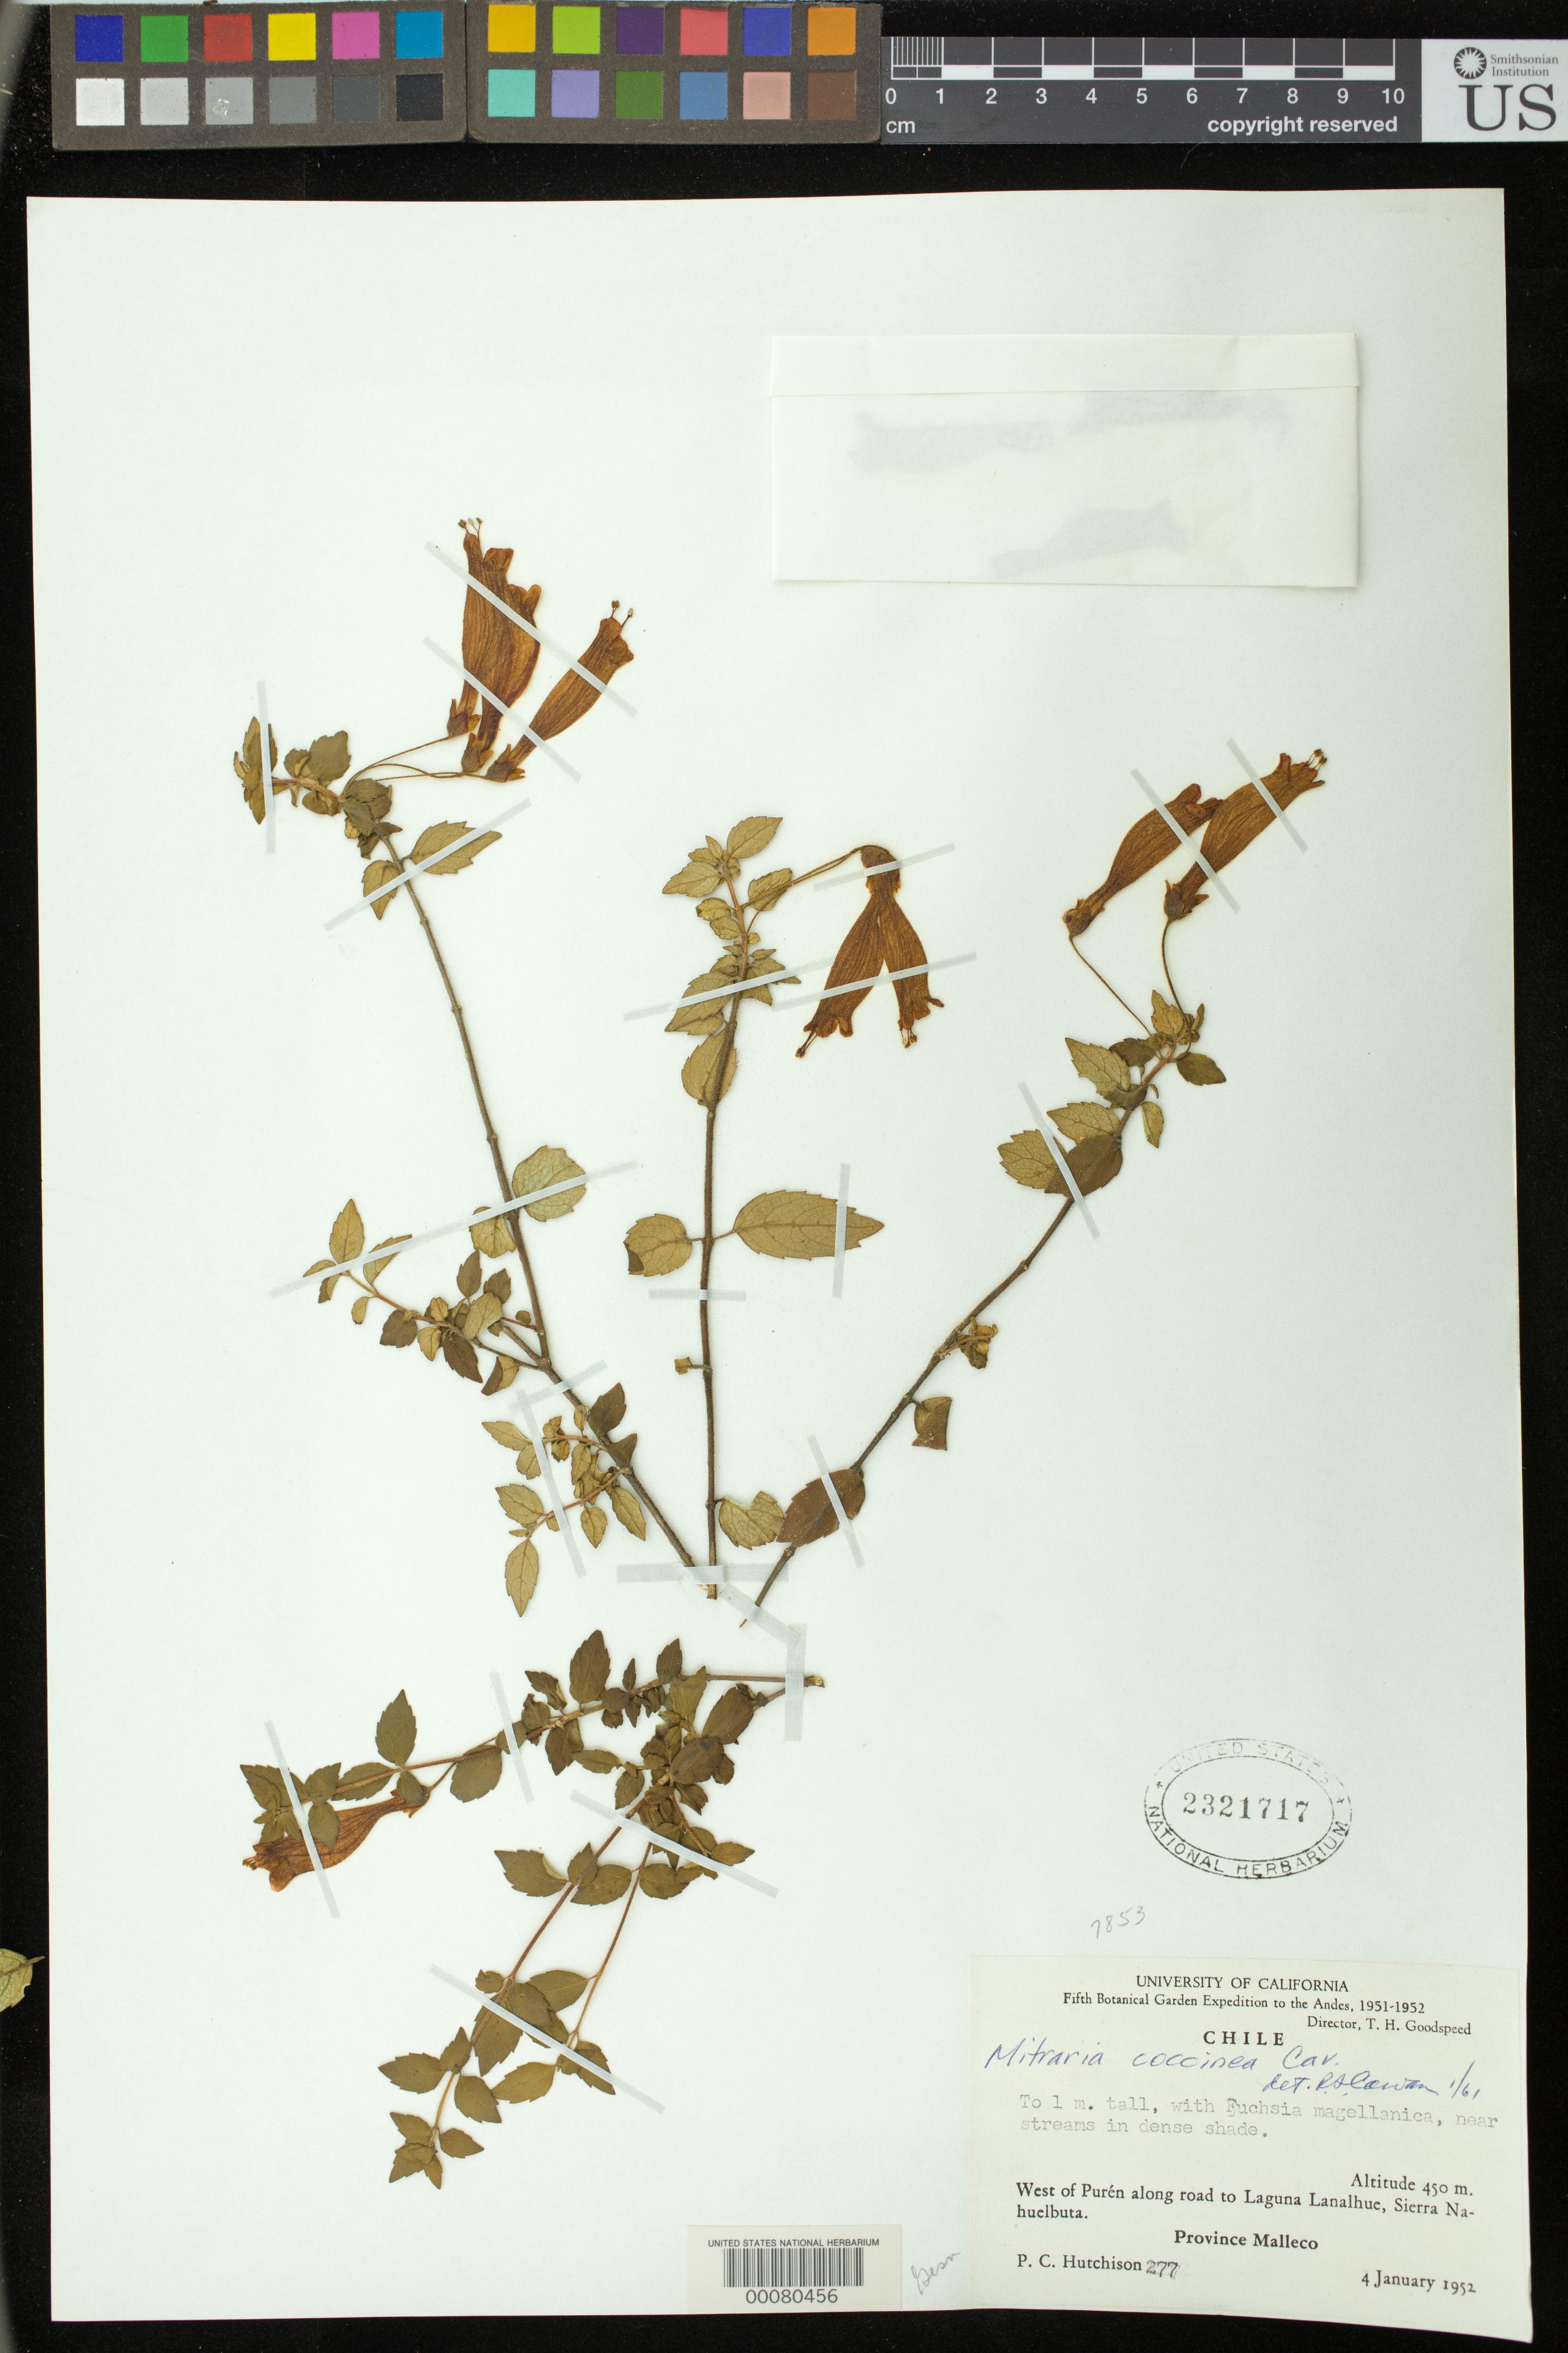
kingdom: Plantae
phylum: Tracheophyta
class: Magnoliopsida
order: Lamiales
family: Gesneriaceae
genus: Mitraria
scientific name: Mitraria coccinea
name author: Cav.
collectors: P. C. Hutchison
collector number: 277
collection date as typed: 04 Jan 1952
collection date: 1952-01-04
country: Chile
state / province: Araucanía (IX)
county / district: Malleco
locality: W of Puren along road to Laguna Lanalhue, Sierra Nahuelbuta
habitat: Near streams in dense shade, with Fuchsia magellanica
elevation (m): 450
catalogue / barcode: US 2321717